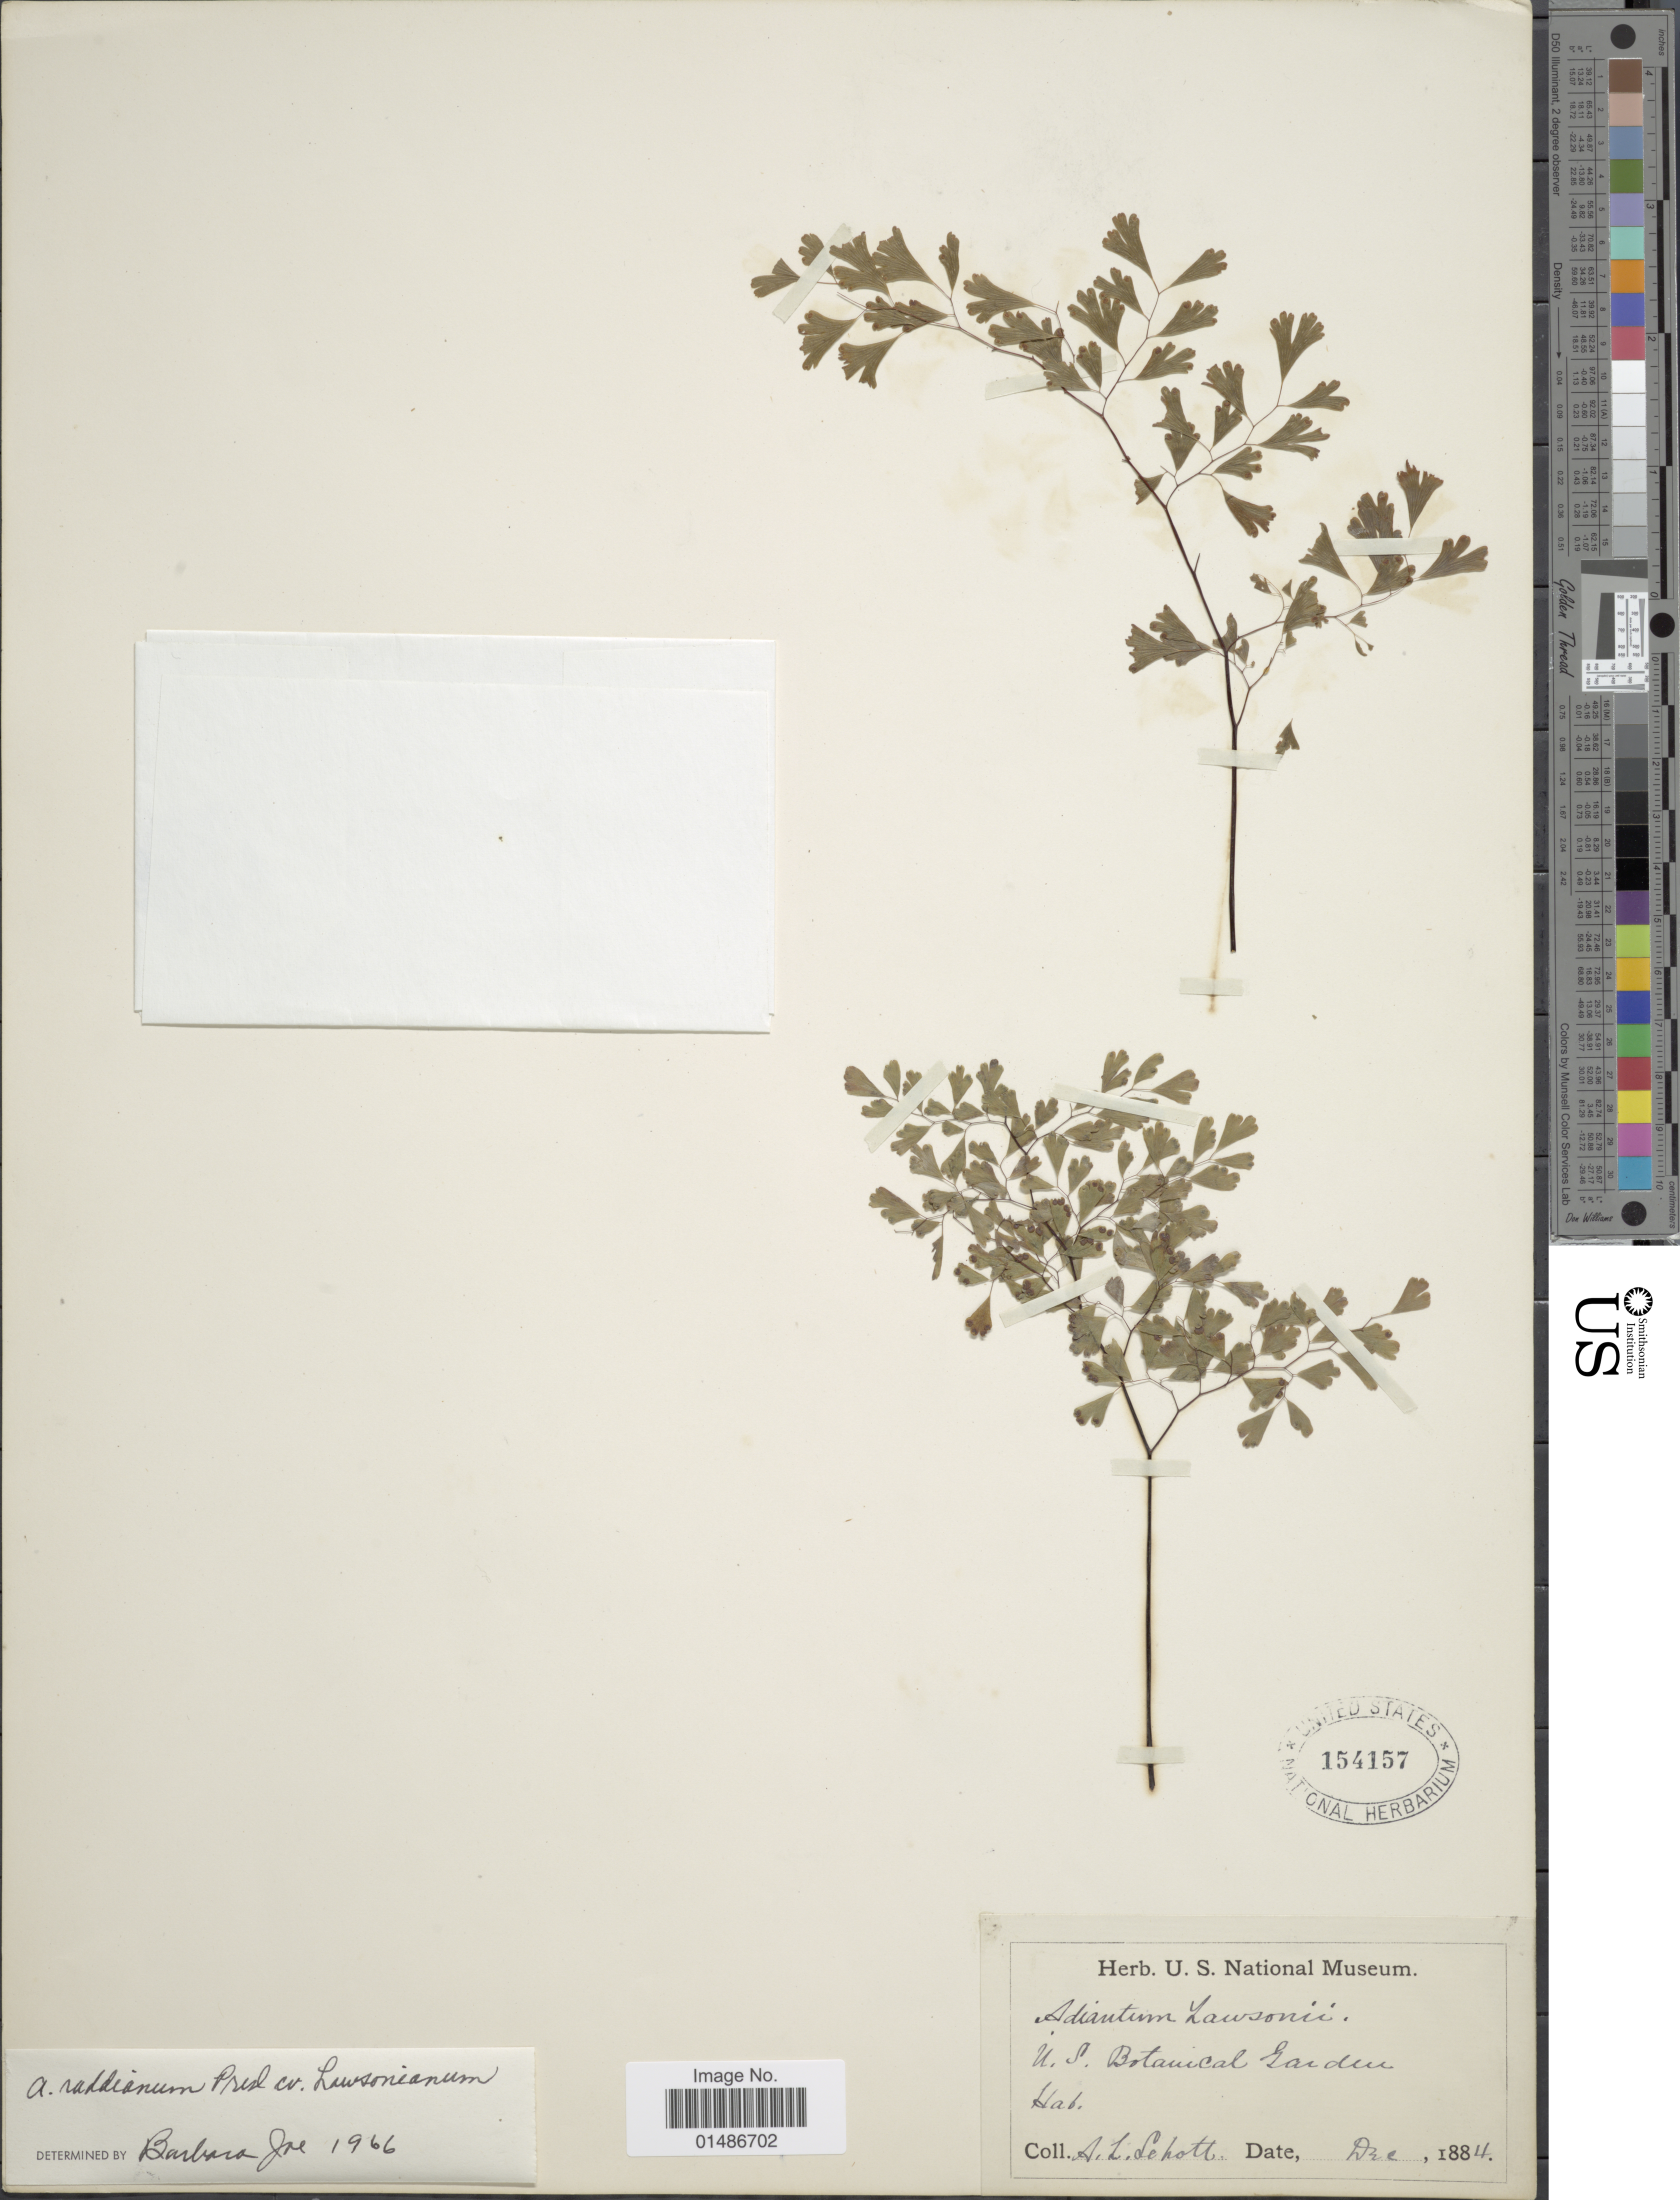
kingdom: Plantae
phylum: Tracheophyta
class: Polypodiopsida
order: Polypodiales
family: Pteridaceae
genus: Adiantum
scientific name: Adiantum raddianum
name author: C. Presl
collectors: A. L. Schott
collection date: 1884-12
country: United States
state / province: District of Columbia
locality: U.S. Botanical Garden.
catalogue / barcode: US 154157